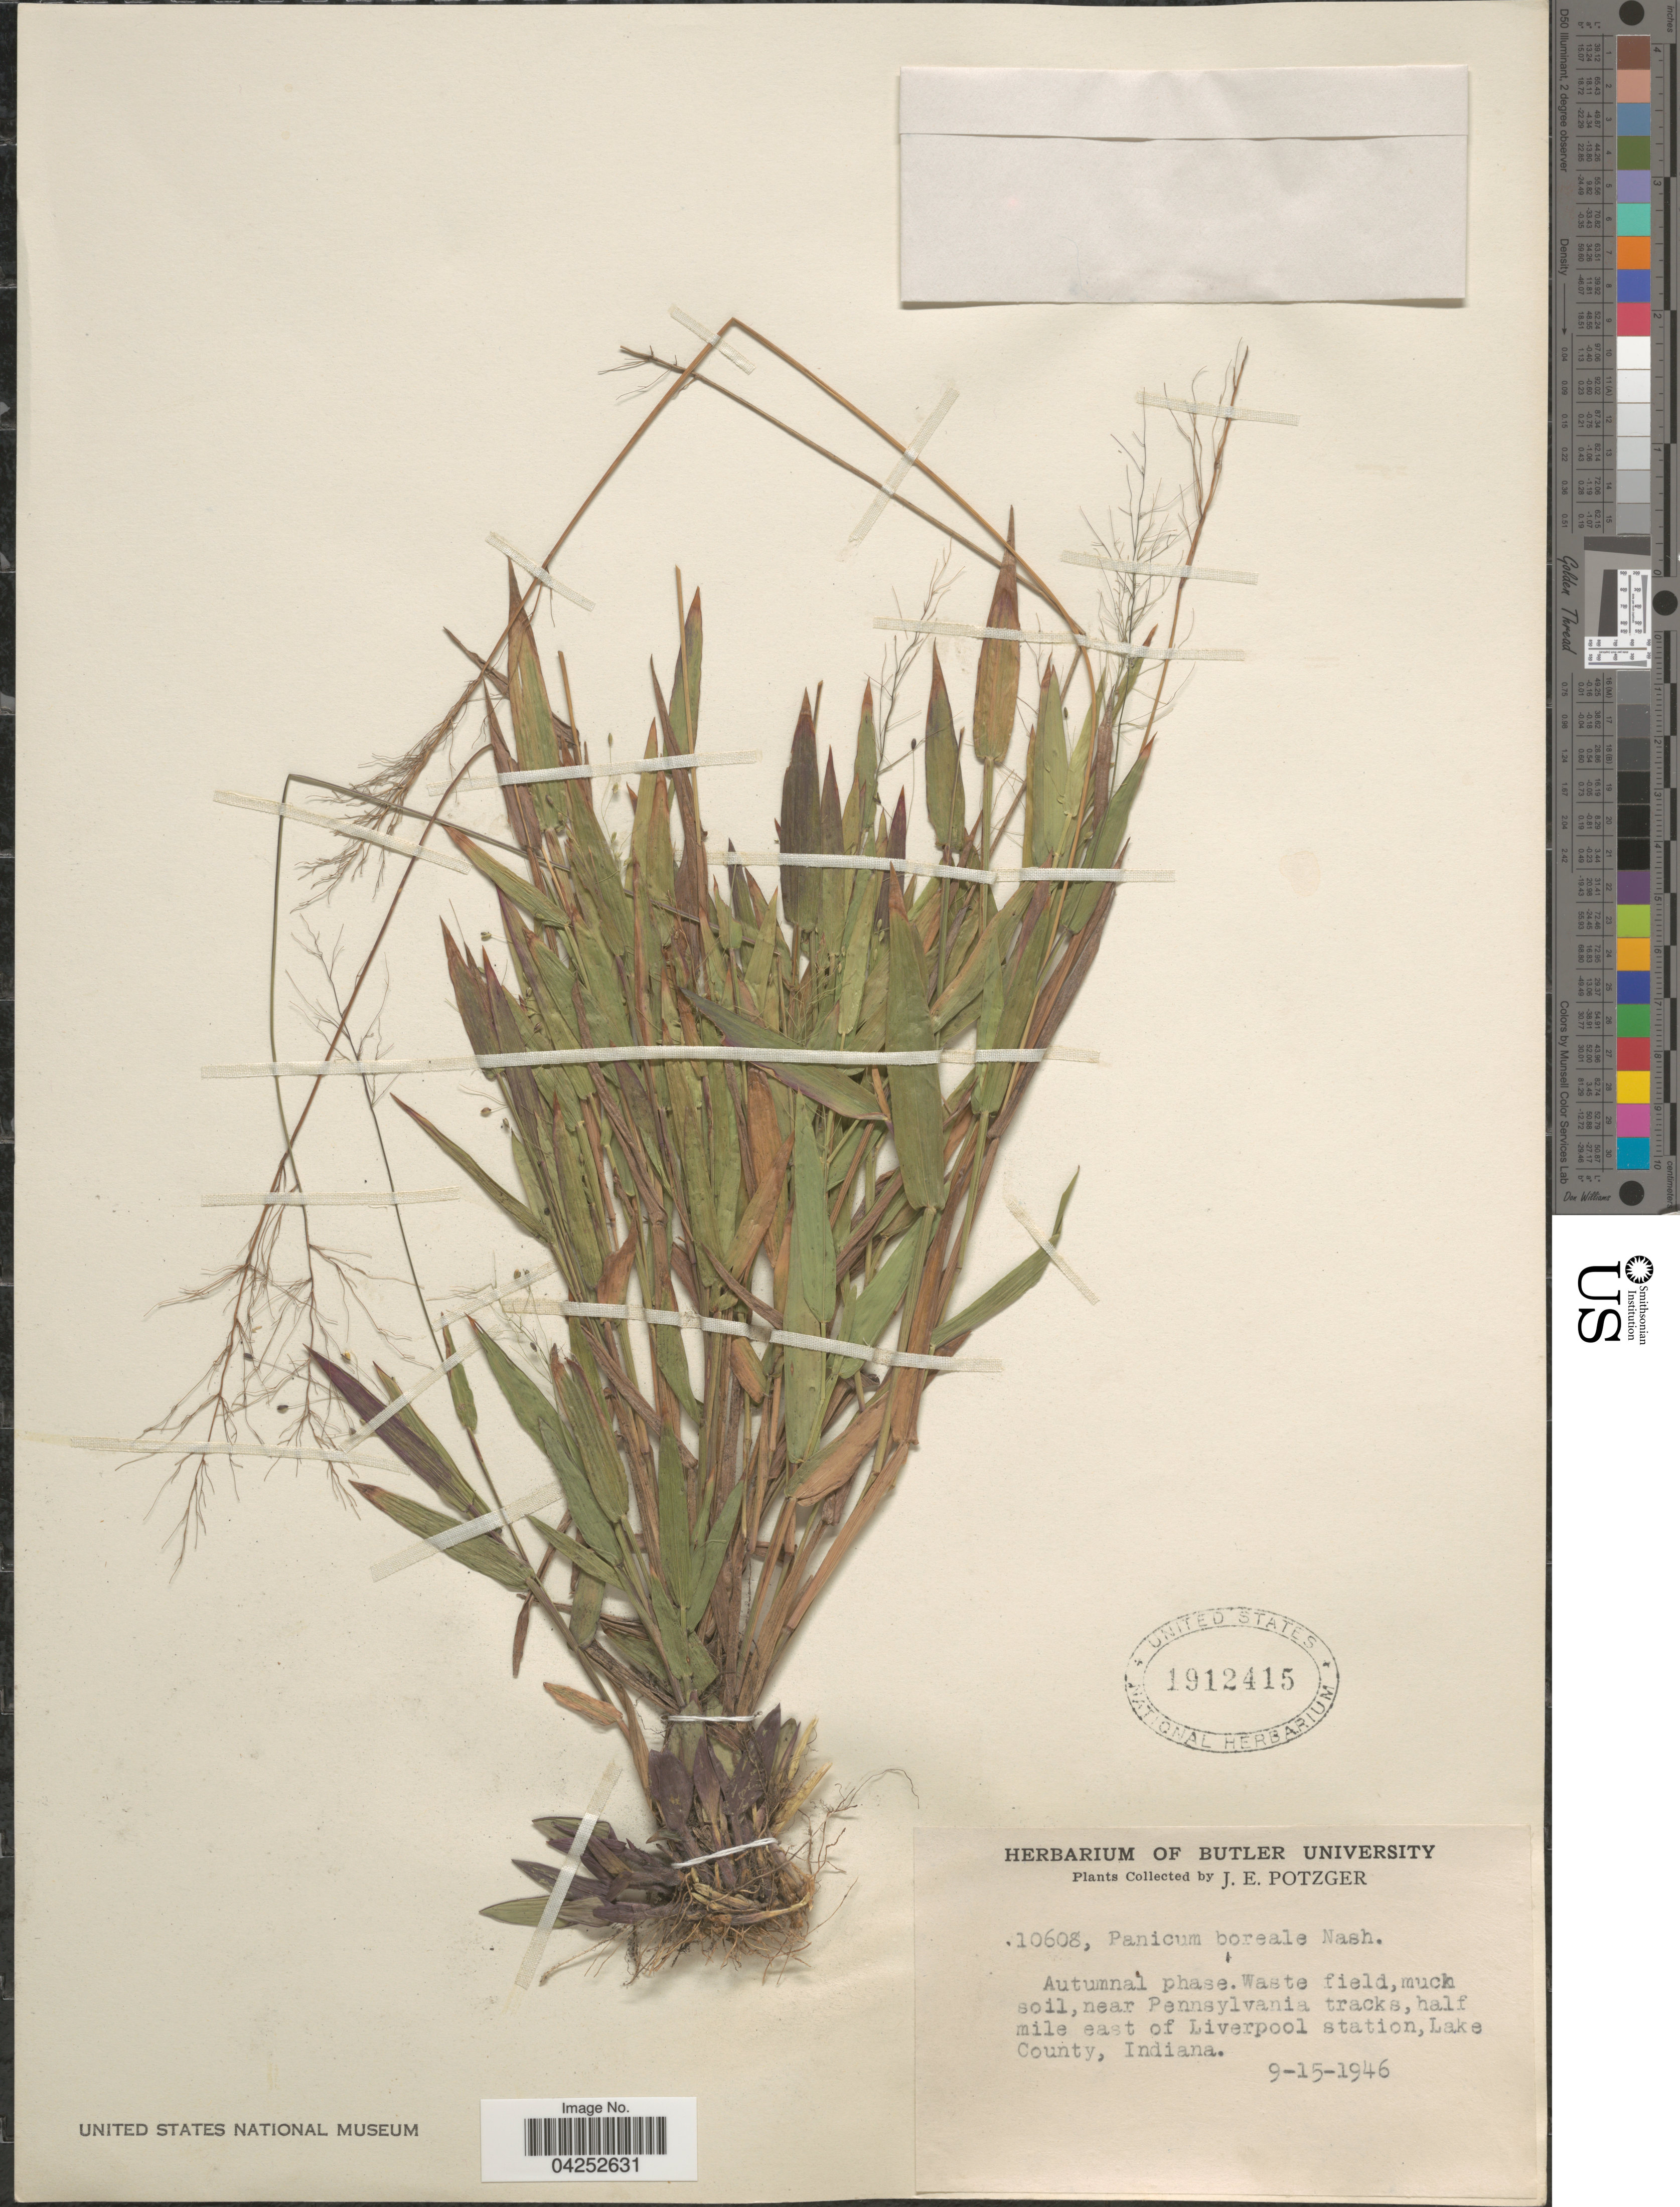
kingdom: Plantae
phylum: Tracheophyta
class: Liliopsida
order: Poales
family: Poaceae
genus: Dichanthelium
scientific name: Dichanthelium boreale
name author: (Nash) Freckmann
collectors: J. Potzger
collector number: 10608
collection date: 1946-09-15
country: United States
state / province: Indiana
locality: Half mile east of Liverpool station, Lake County.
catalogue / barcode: US 1912415